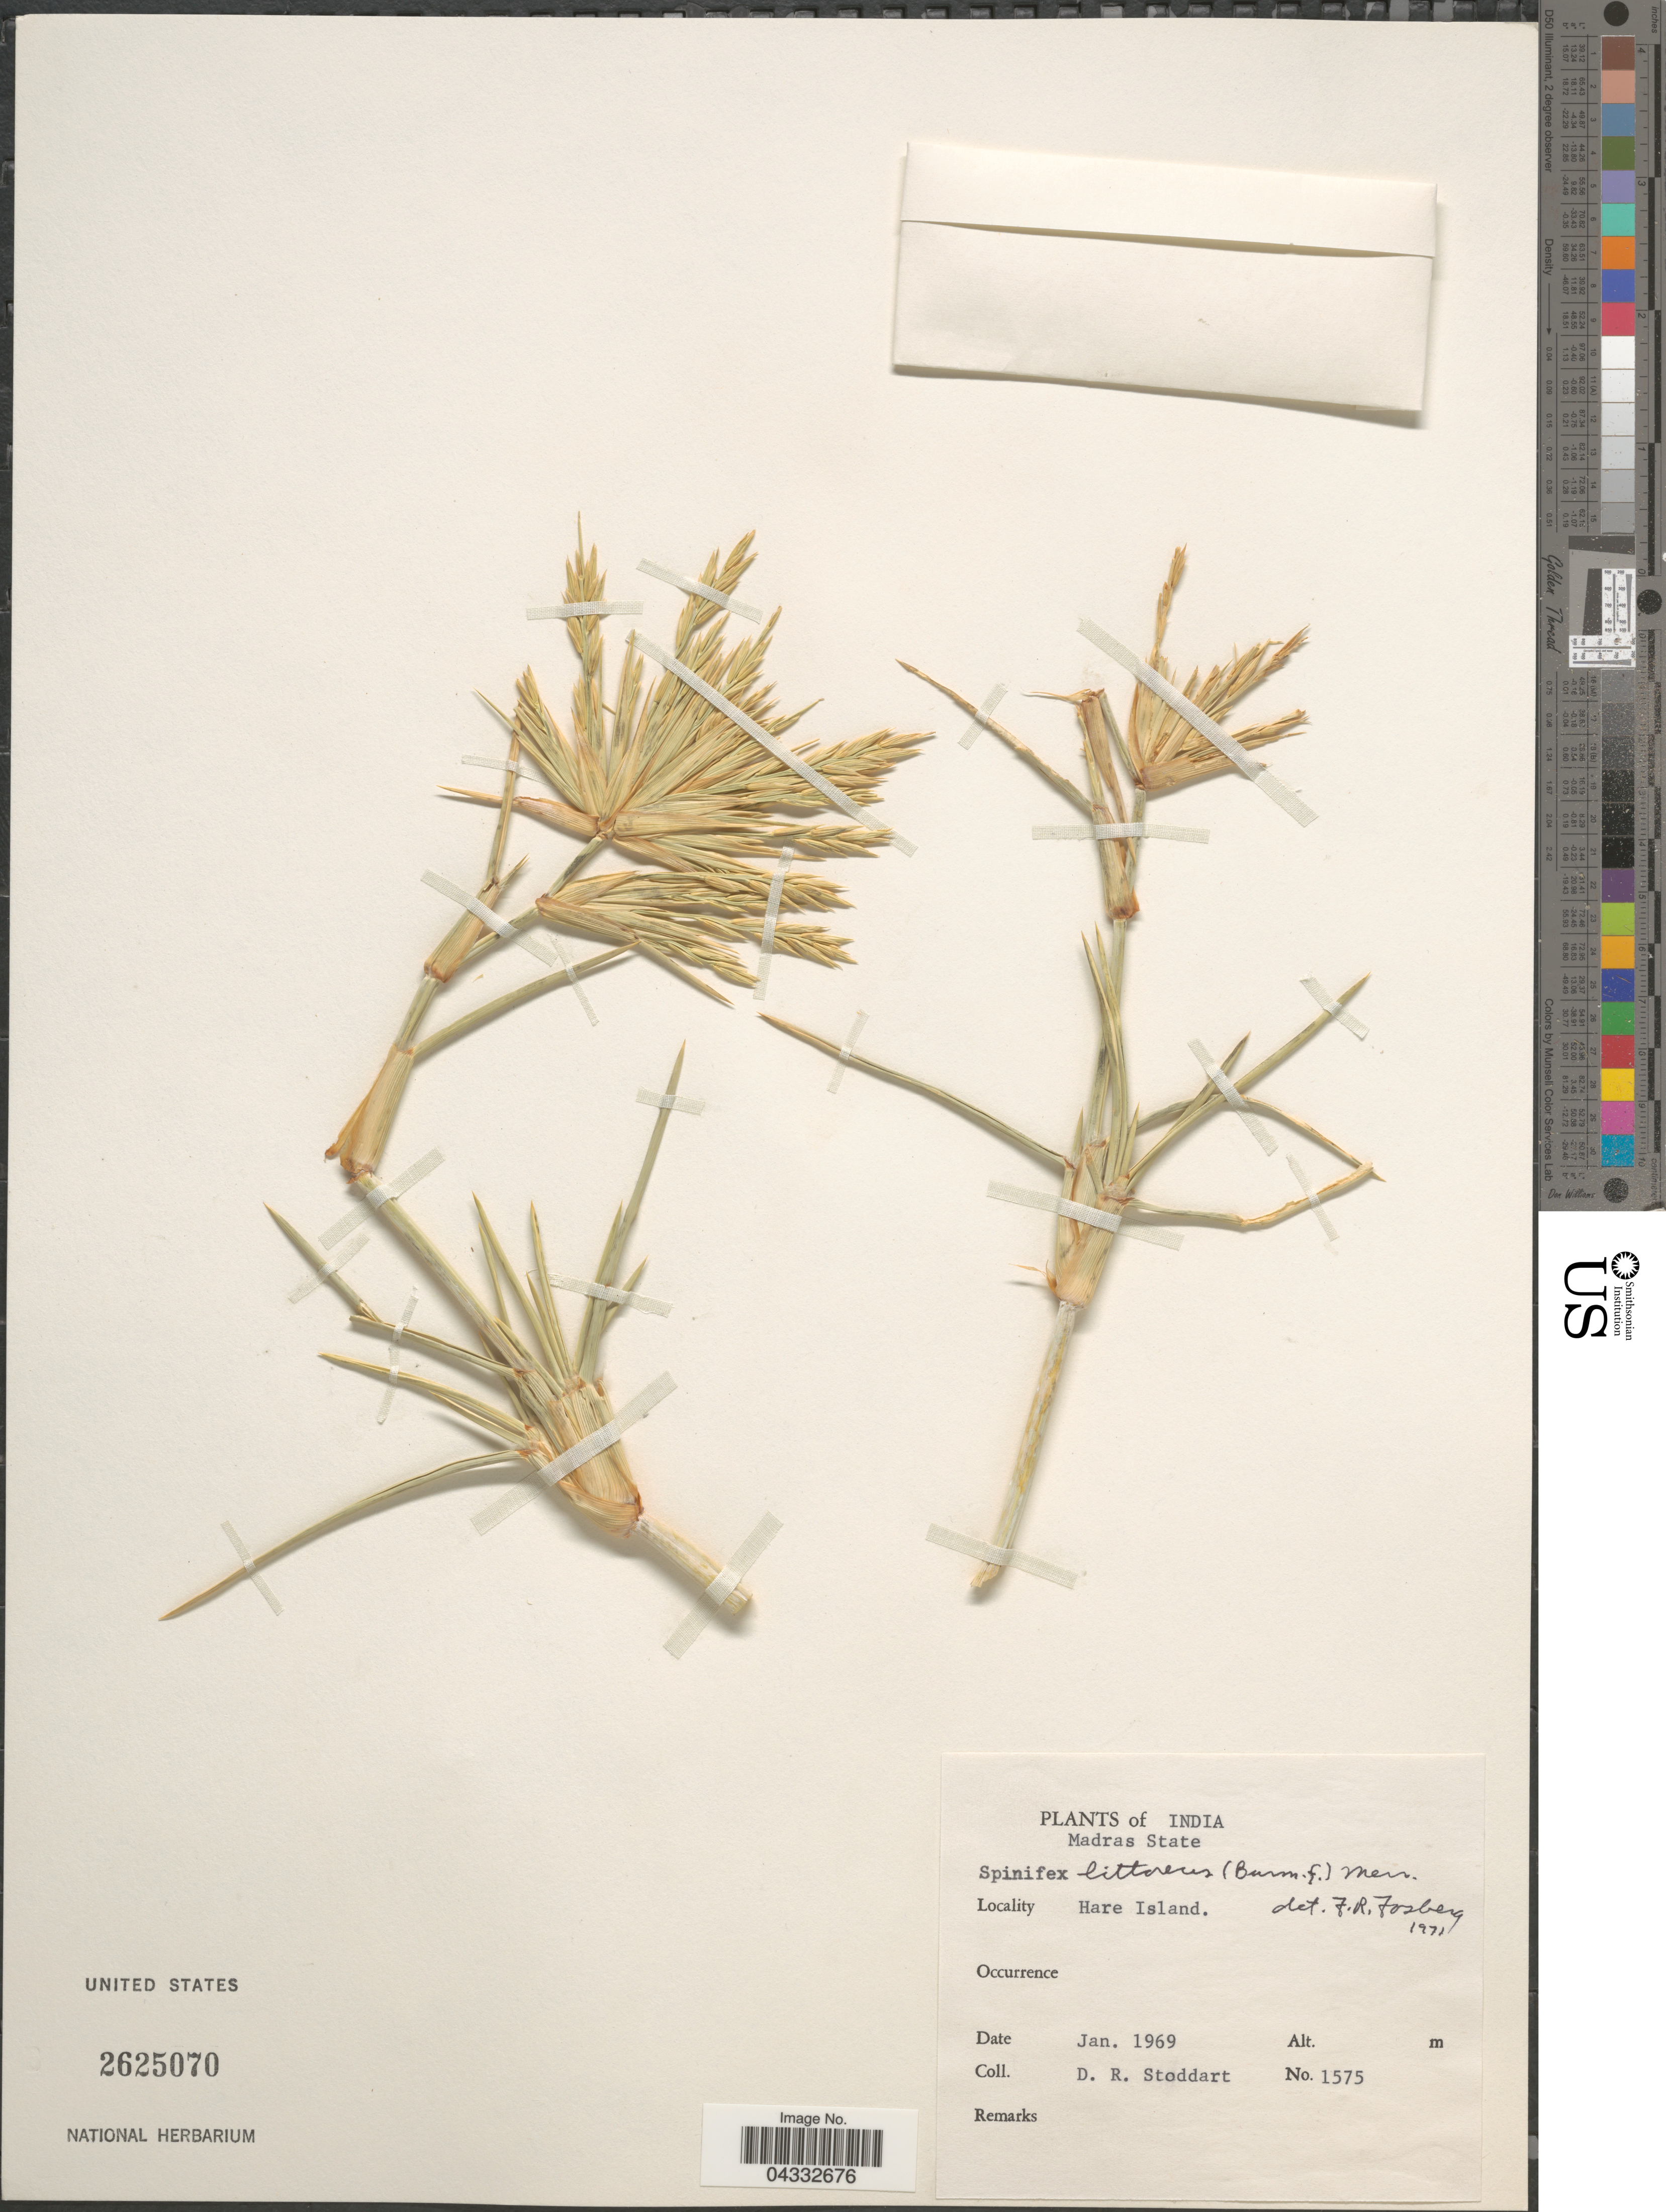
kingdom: Plantae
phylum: Tracheophyta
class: Liliopsida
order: Poales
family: Poaceae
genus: Spinifex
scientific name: Spinifex littoreus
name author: (Burm. f.) Merr.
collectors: -. Stoddart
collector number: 1575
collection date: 1969-01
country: India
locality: Madras State. Hare Island.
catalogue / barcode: US 2625070